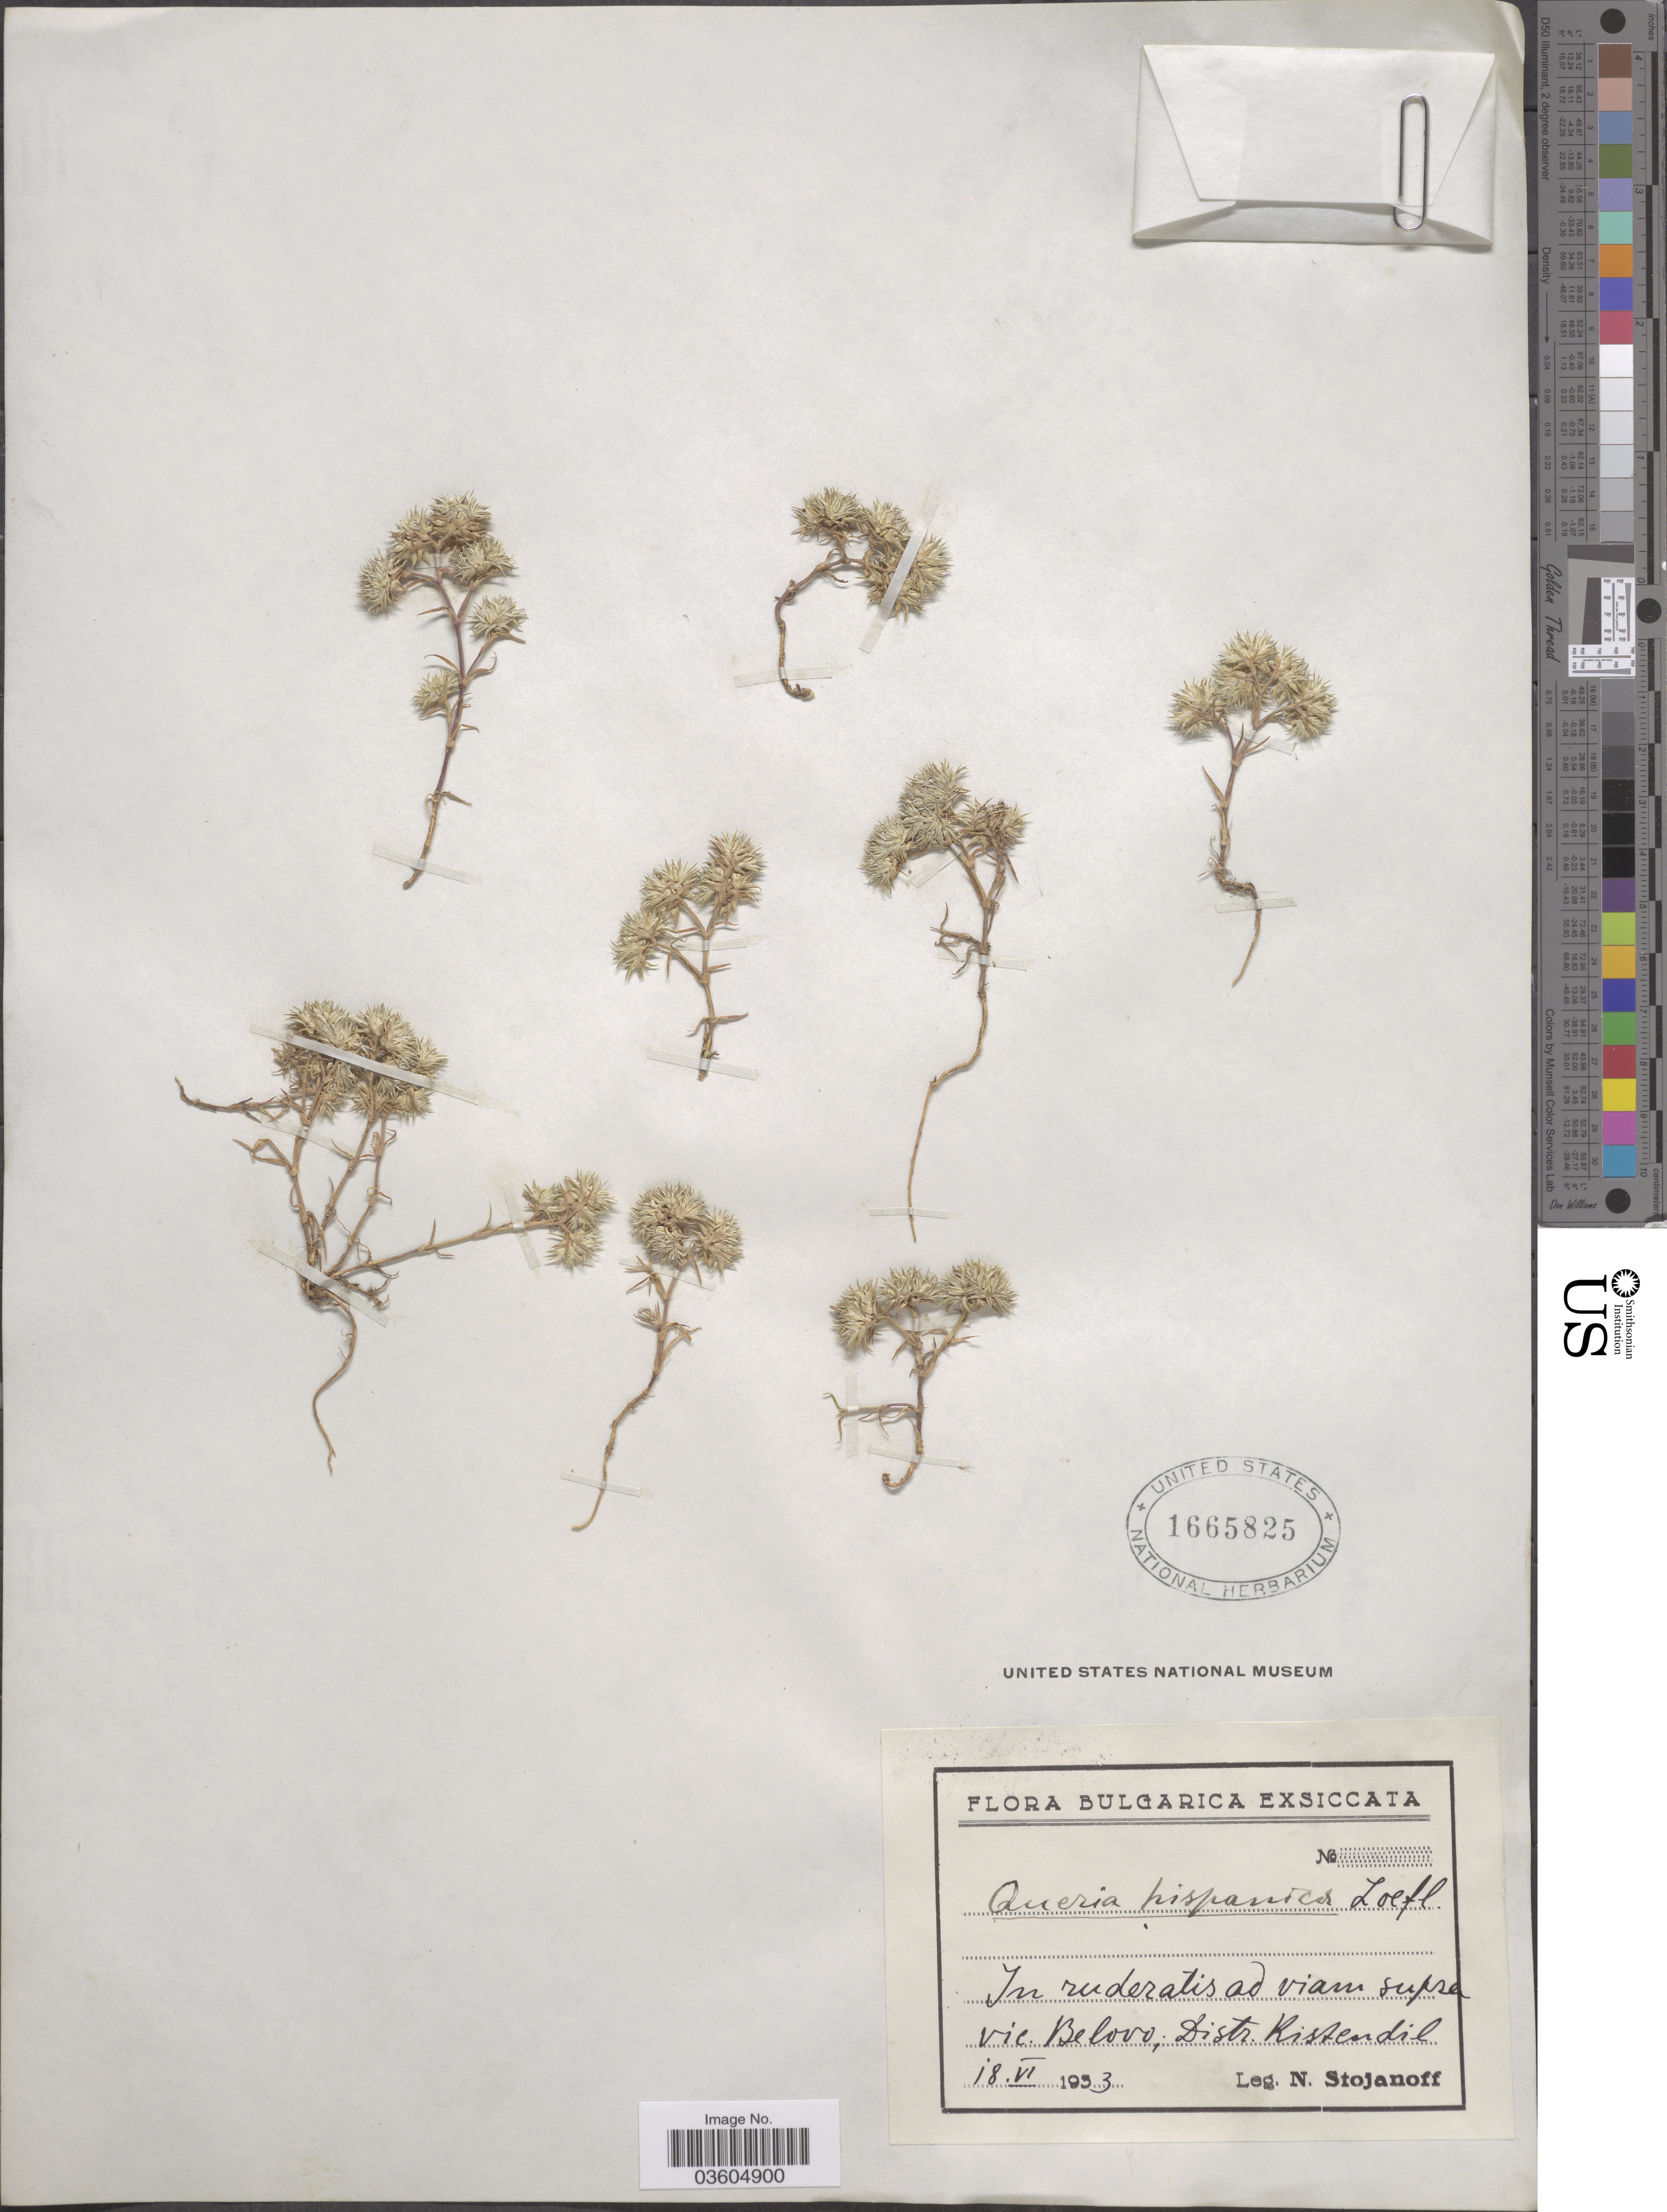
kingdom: Plantae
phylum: Tracheophyta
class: Magnoliopsida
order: Caryophyllales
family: Caryophyllaceae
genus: Minuartia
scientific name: Minuartia hamata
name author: (Hausskn. & Bornm.) Mattf.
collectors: N. Stojanoff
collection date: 1933-06-18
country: Bulgaria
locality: In ruderatis ad viam supra vic. Belovo; Distr. Kistendil.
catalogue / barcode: US 1665825